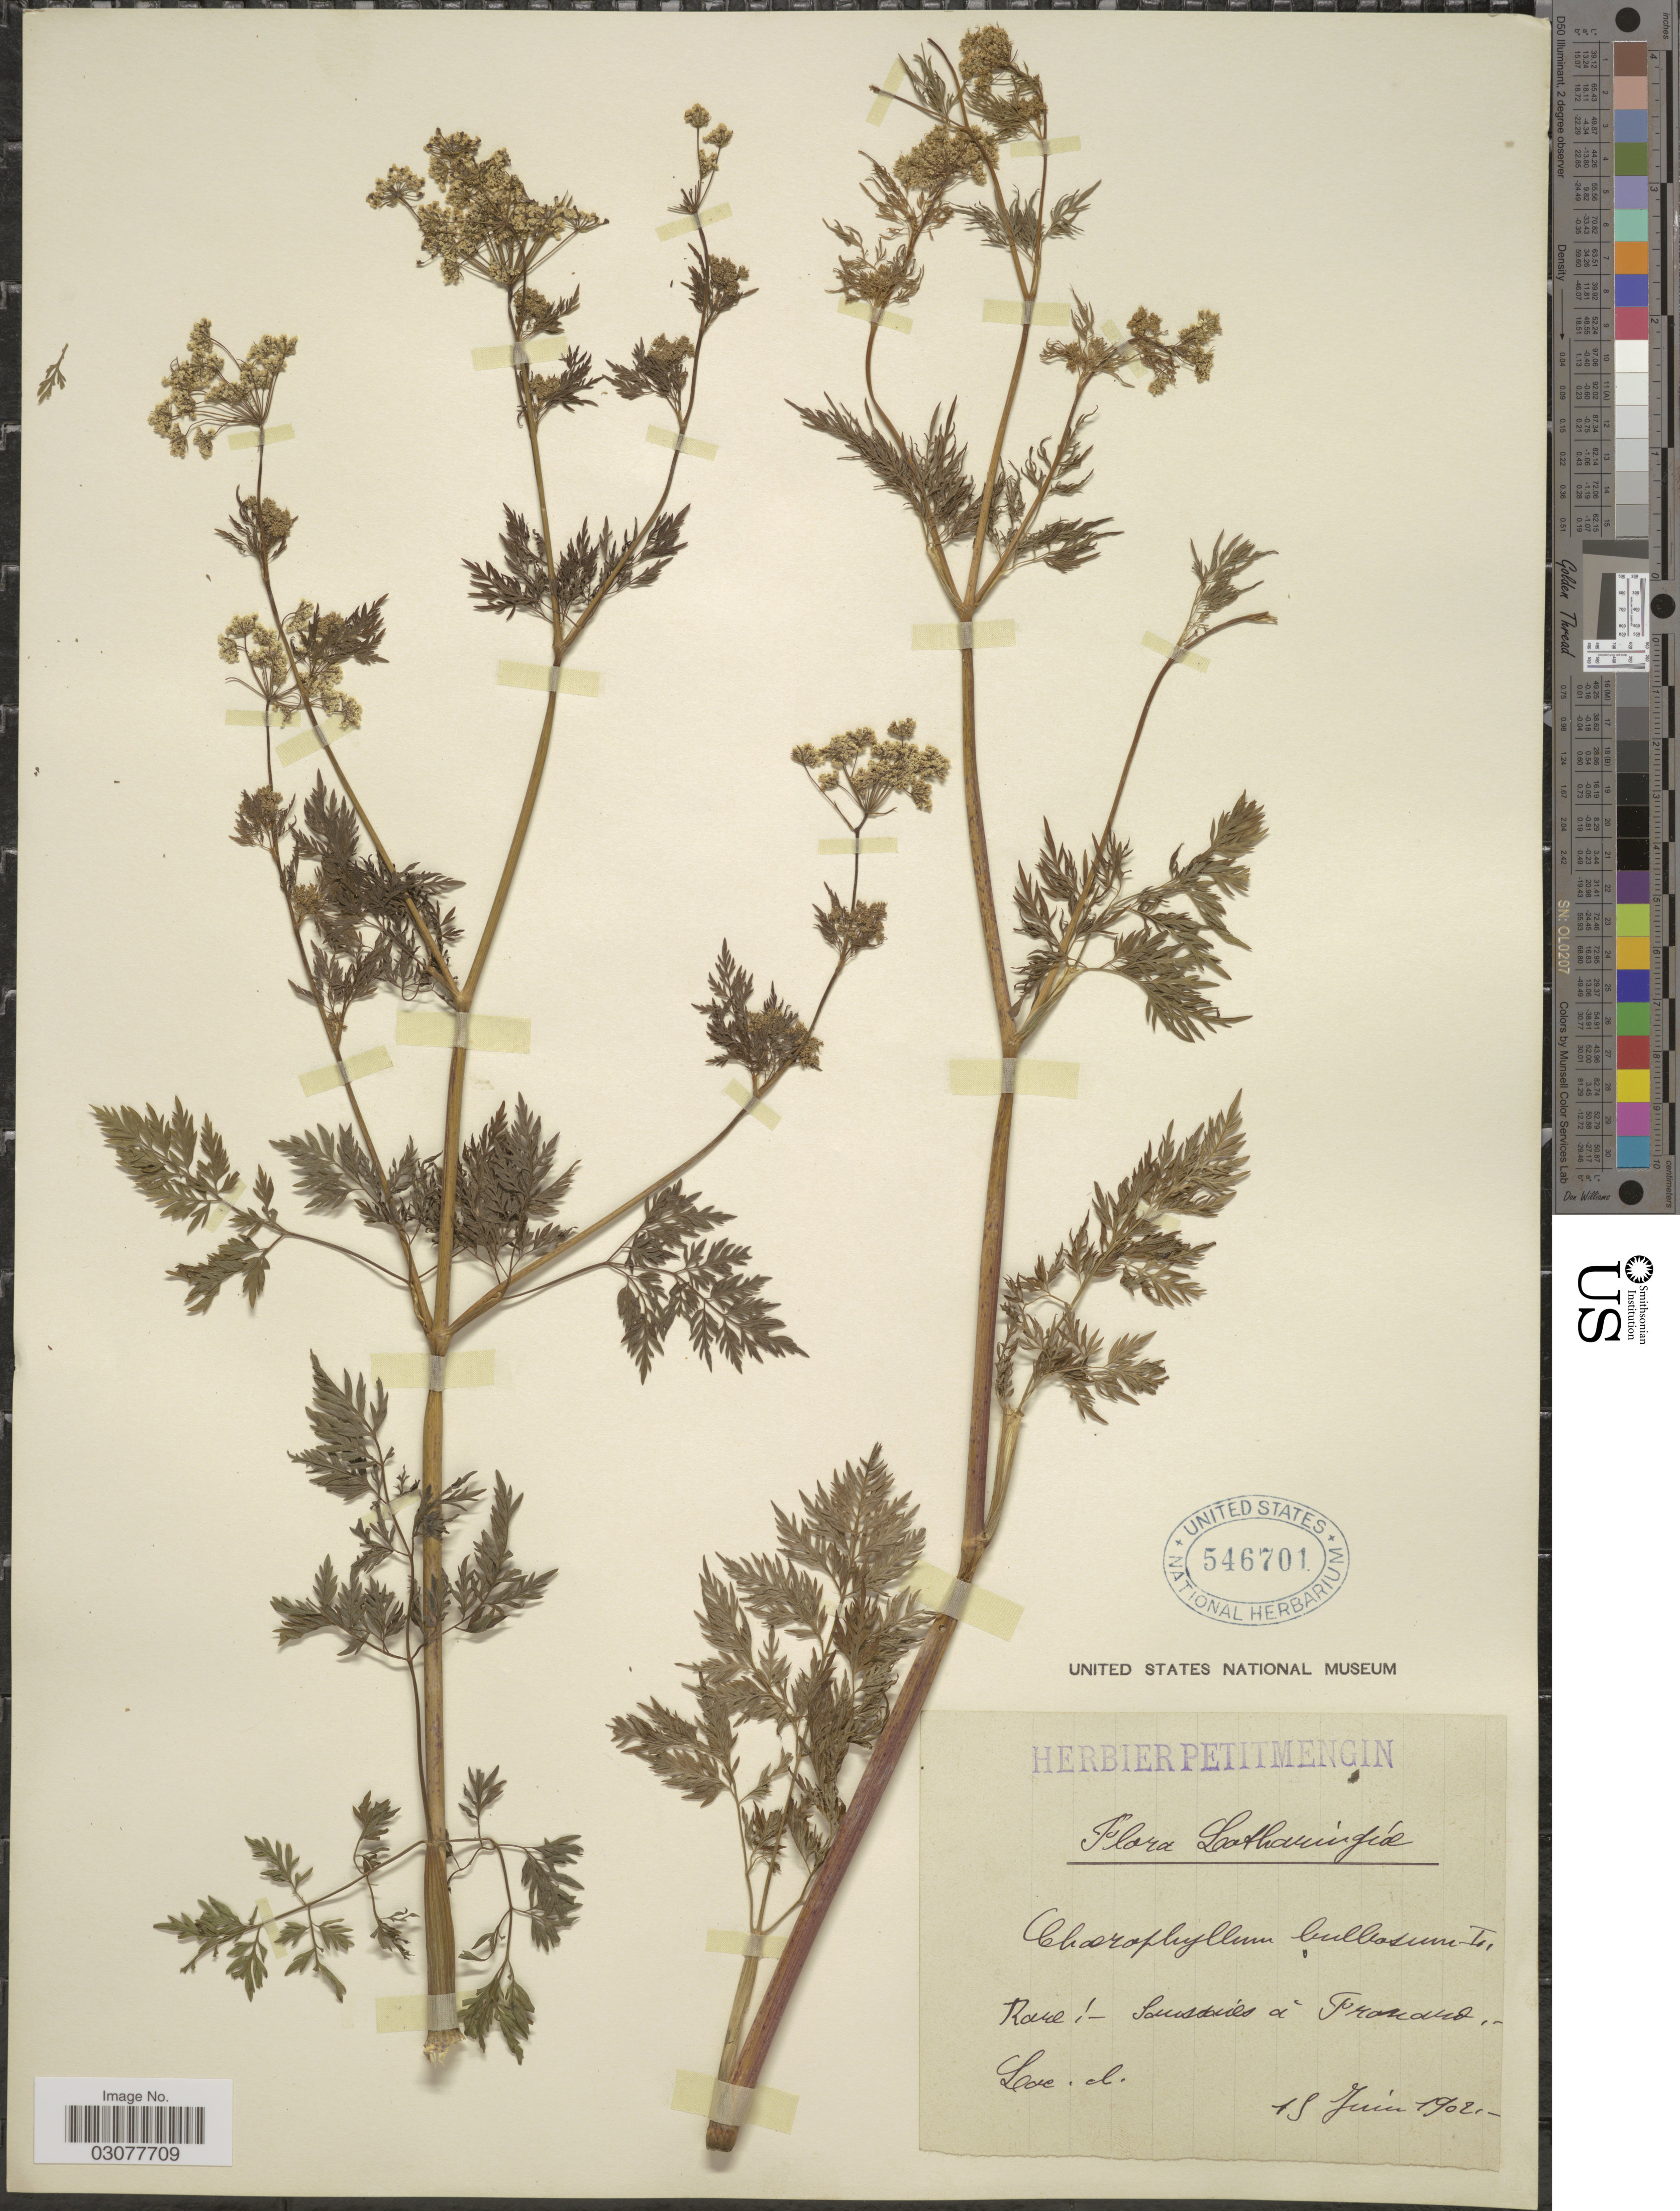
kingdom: Plantae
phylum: Tracheophyta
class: Magnoliopsida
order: Apiales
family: Apiaceae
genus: Chaerophyllum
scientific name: Chaerophyllum bulbosum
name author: L.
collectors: ex herb. Petitmengin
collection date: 1902-06-15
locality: Lotharingiae, Soussoués á Frandre [interpreted].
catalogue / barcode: US 546701